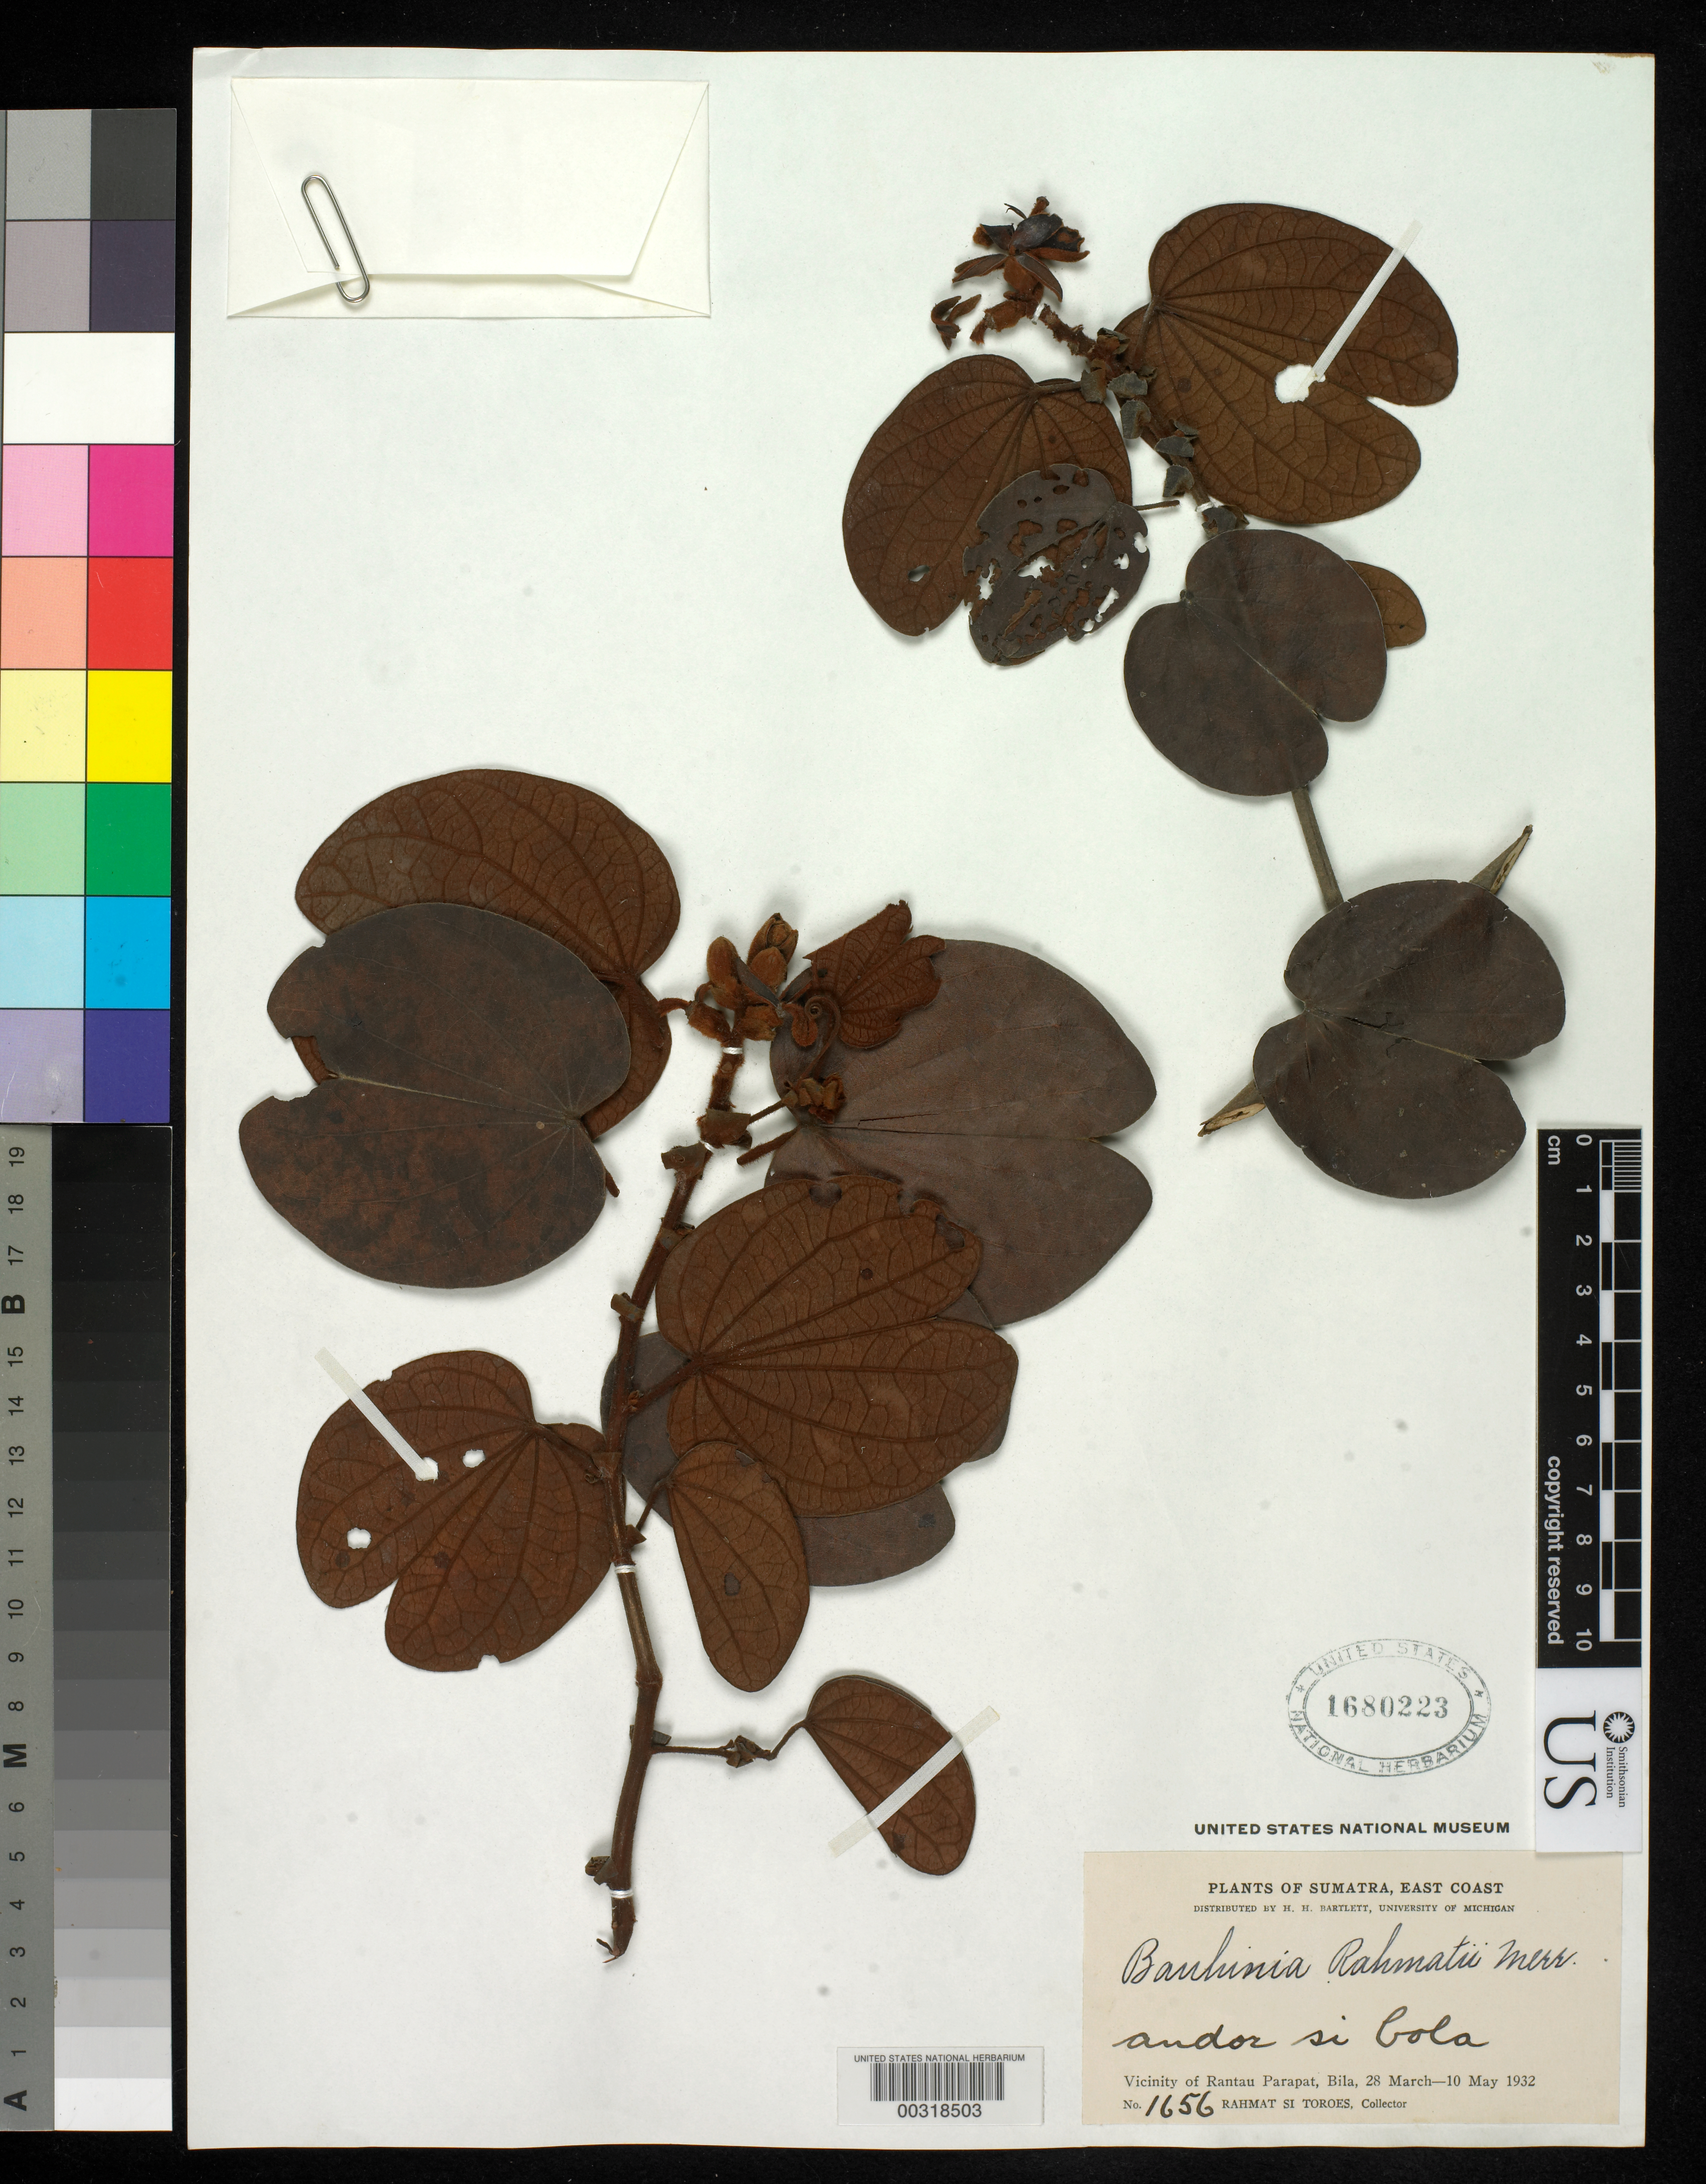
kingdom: Plantae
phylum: Tracheophyta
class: Magnoliopsida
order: Fabales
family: Fabaceae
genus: Phanera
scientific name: Phanera rahmatii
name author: (Merr.) Bandyop. et al.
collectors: Rahmat Si Boeea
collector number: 1656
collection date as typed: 28 Mar 1932 to 10 May 1932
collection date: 1932-03-28/1932-05-10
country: Indonesia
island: Sumatra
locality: Vicinity of rantau parapat, bila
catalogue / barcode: US 1680223